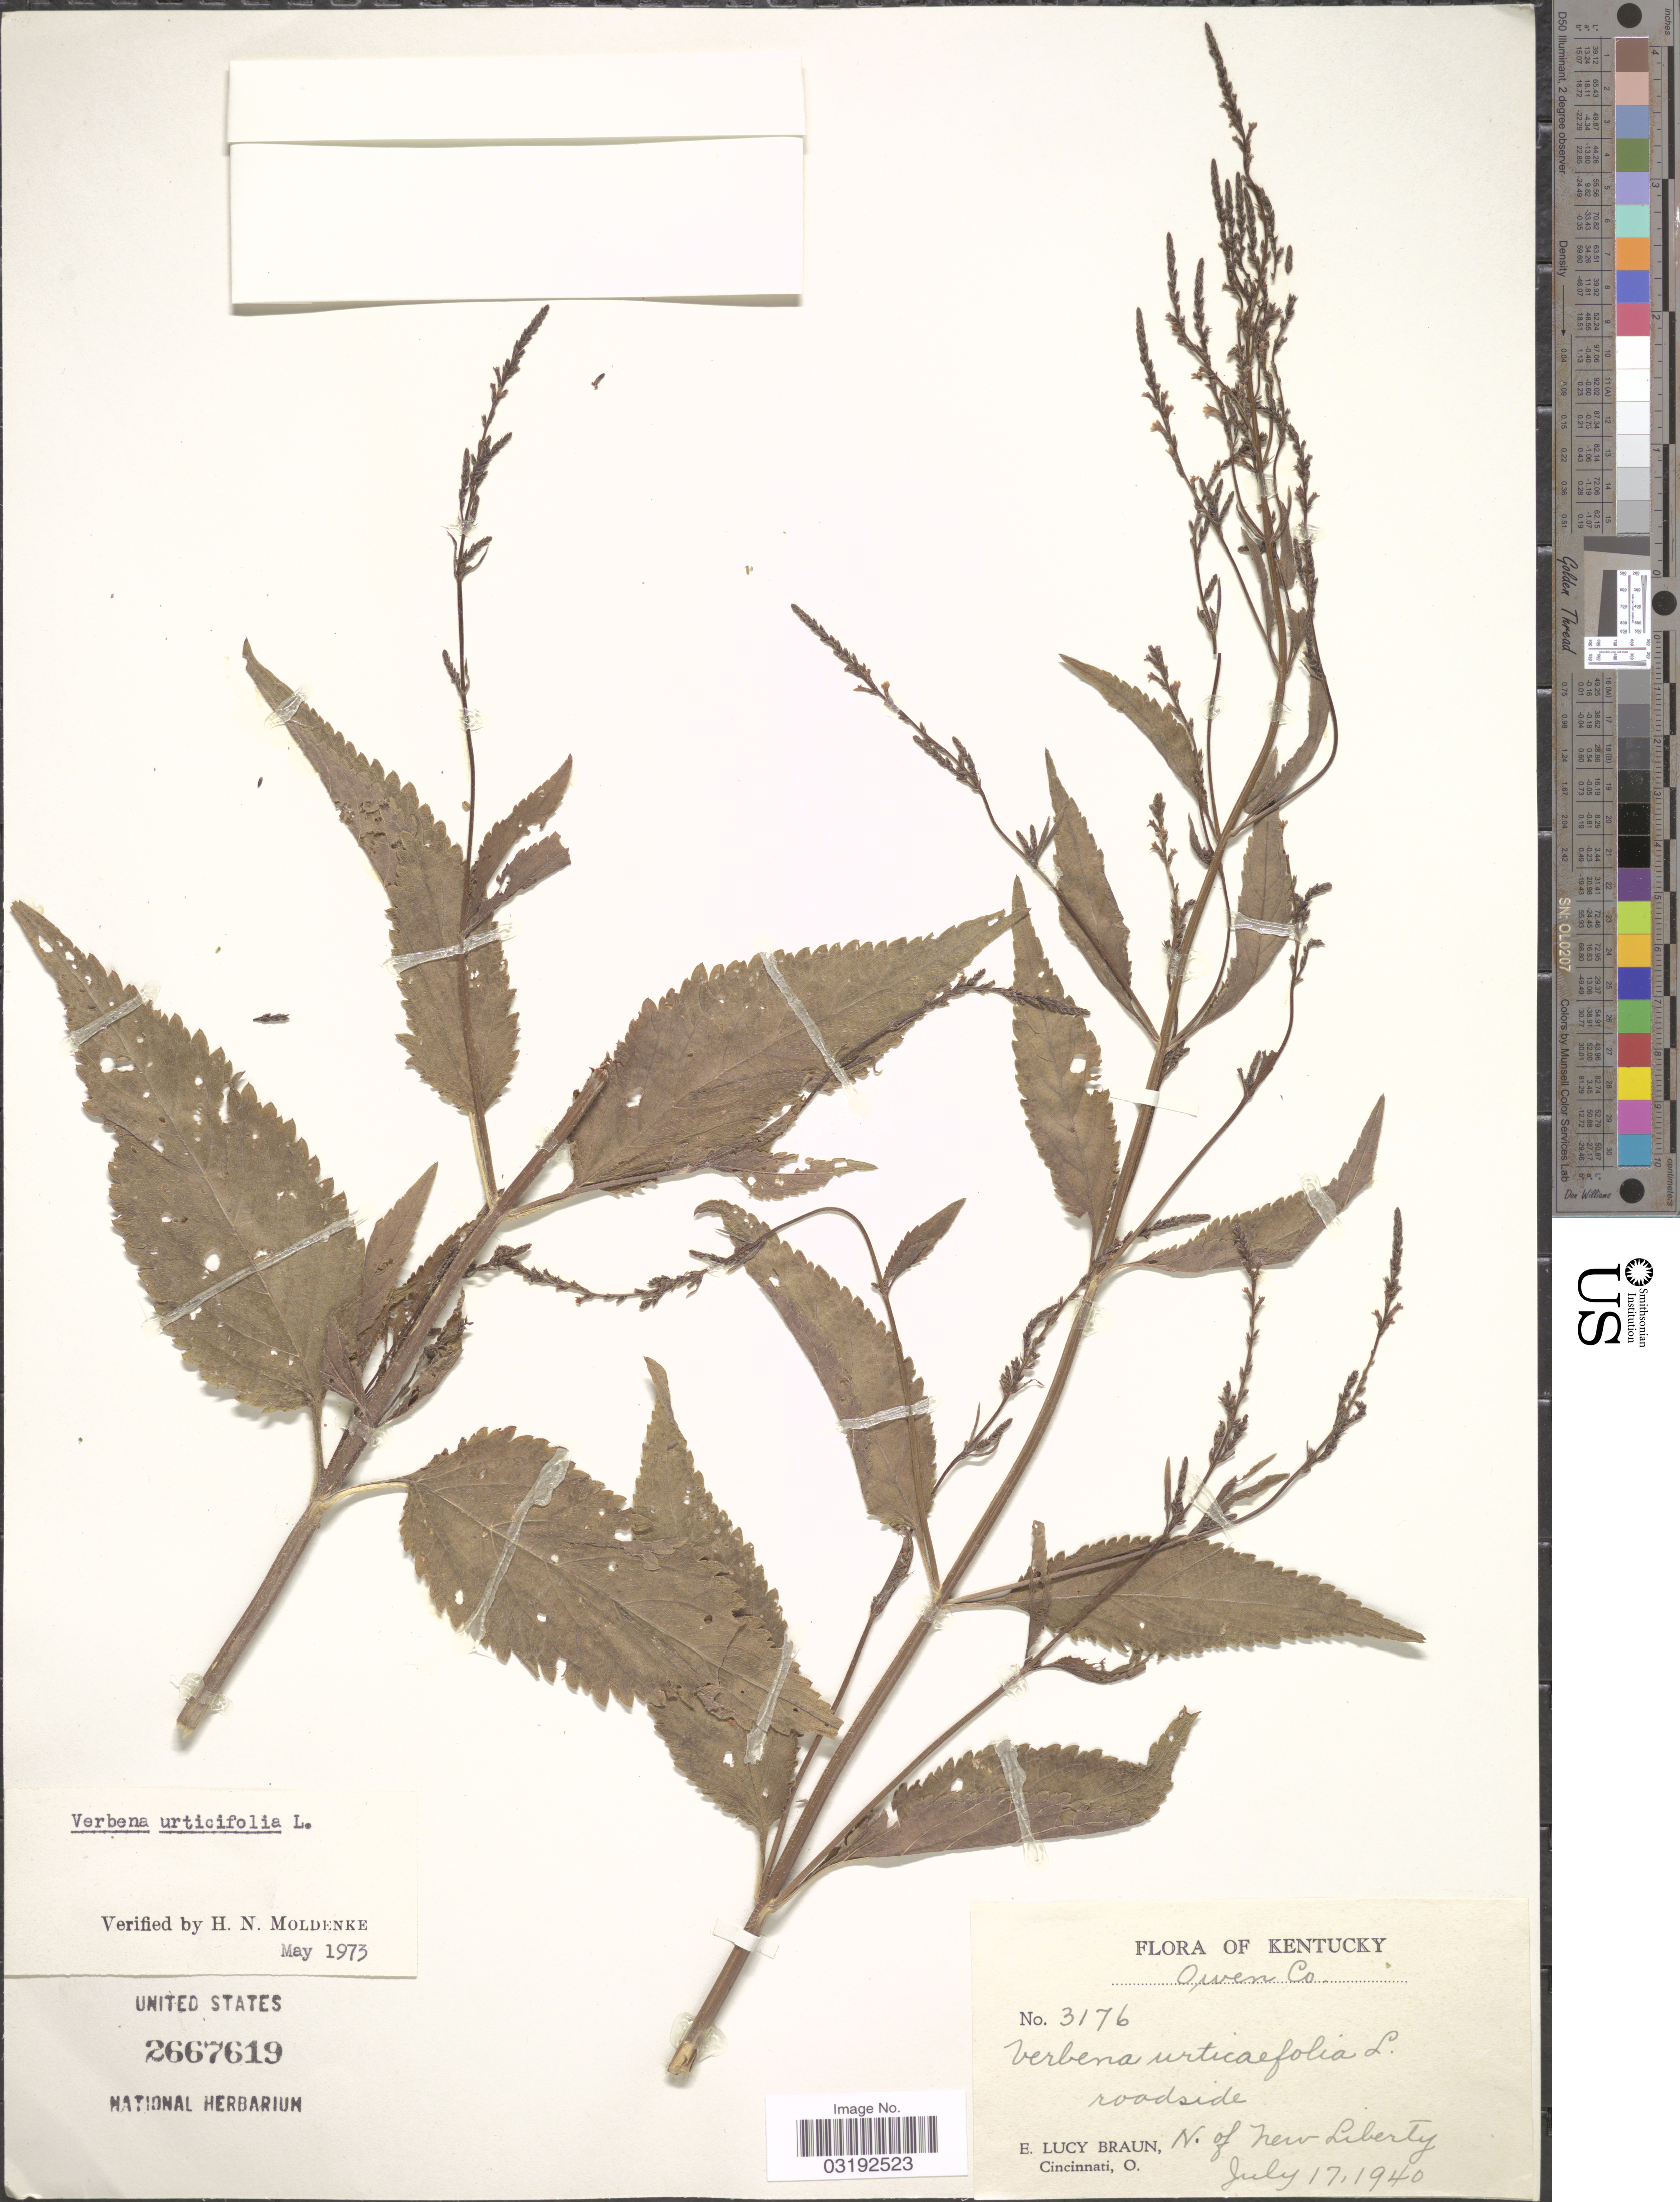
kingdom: Plantae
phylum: Tracheophyta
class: Magnoliopsida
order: Lamiales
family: Verbenaceae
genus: Verbena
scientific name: Verbena urticifolia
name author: L.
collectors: E. L. Braun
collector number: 3176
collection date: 1940-07-17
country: United States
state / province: Kentucky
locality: Owen Co. Roadside. N. of New Liberty.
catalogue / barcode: US 2667619